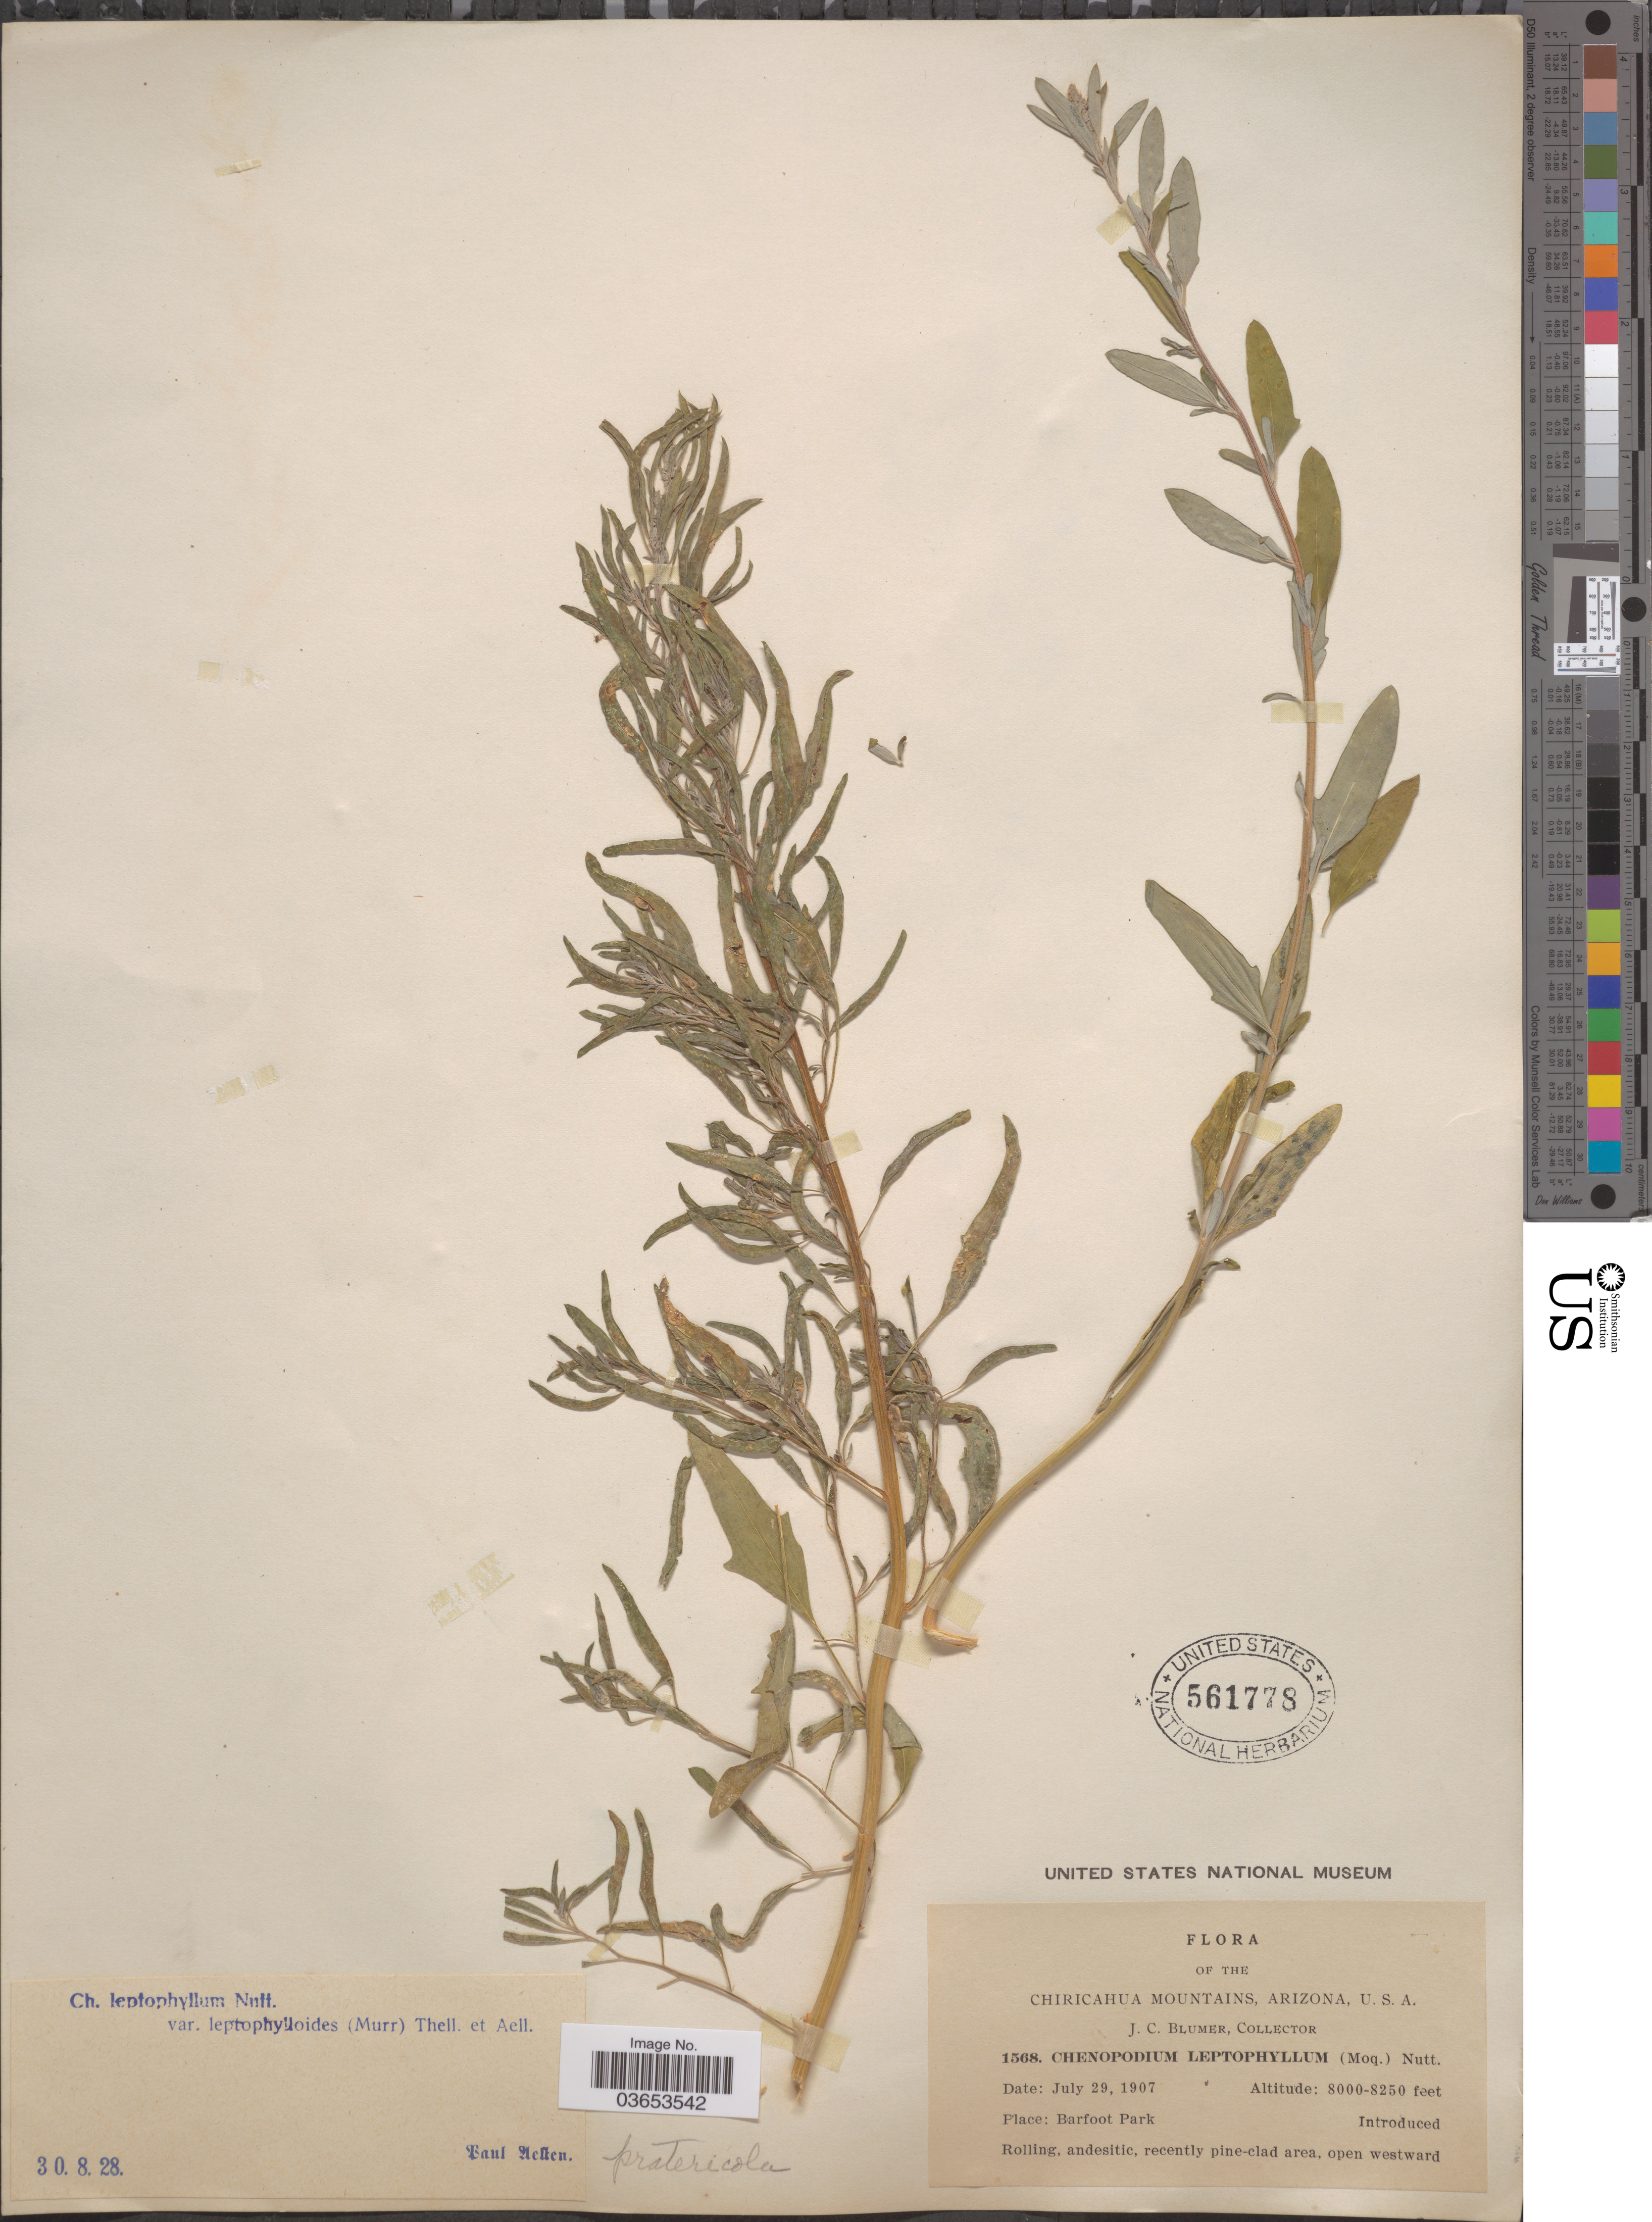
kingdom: Plantae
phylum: Tracheophyta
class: Magnoliopsida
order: Caryophyllales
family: Amaranthaceae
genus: Chenopodium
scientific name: Chenopodium leptophyllum var. leptophylloides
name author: (Murr) Thell. & Aellen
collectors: J. C. Blumer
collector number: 1568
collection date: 1907-07-29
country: United States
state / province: Arizona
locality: Chiricahua Mountains, Barfoot Park.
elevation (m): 2438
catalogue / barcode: US 561778